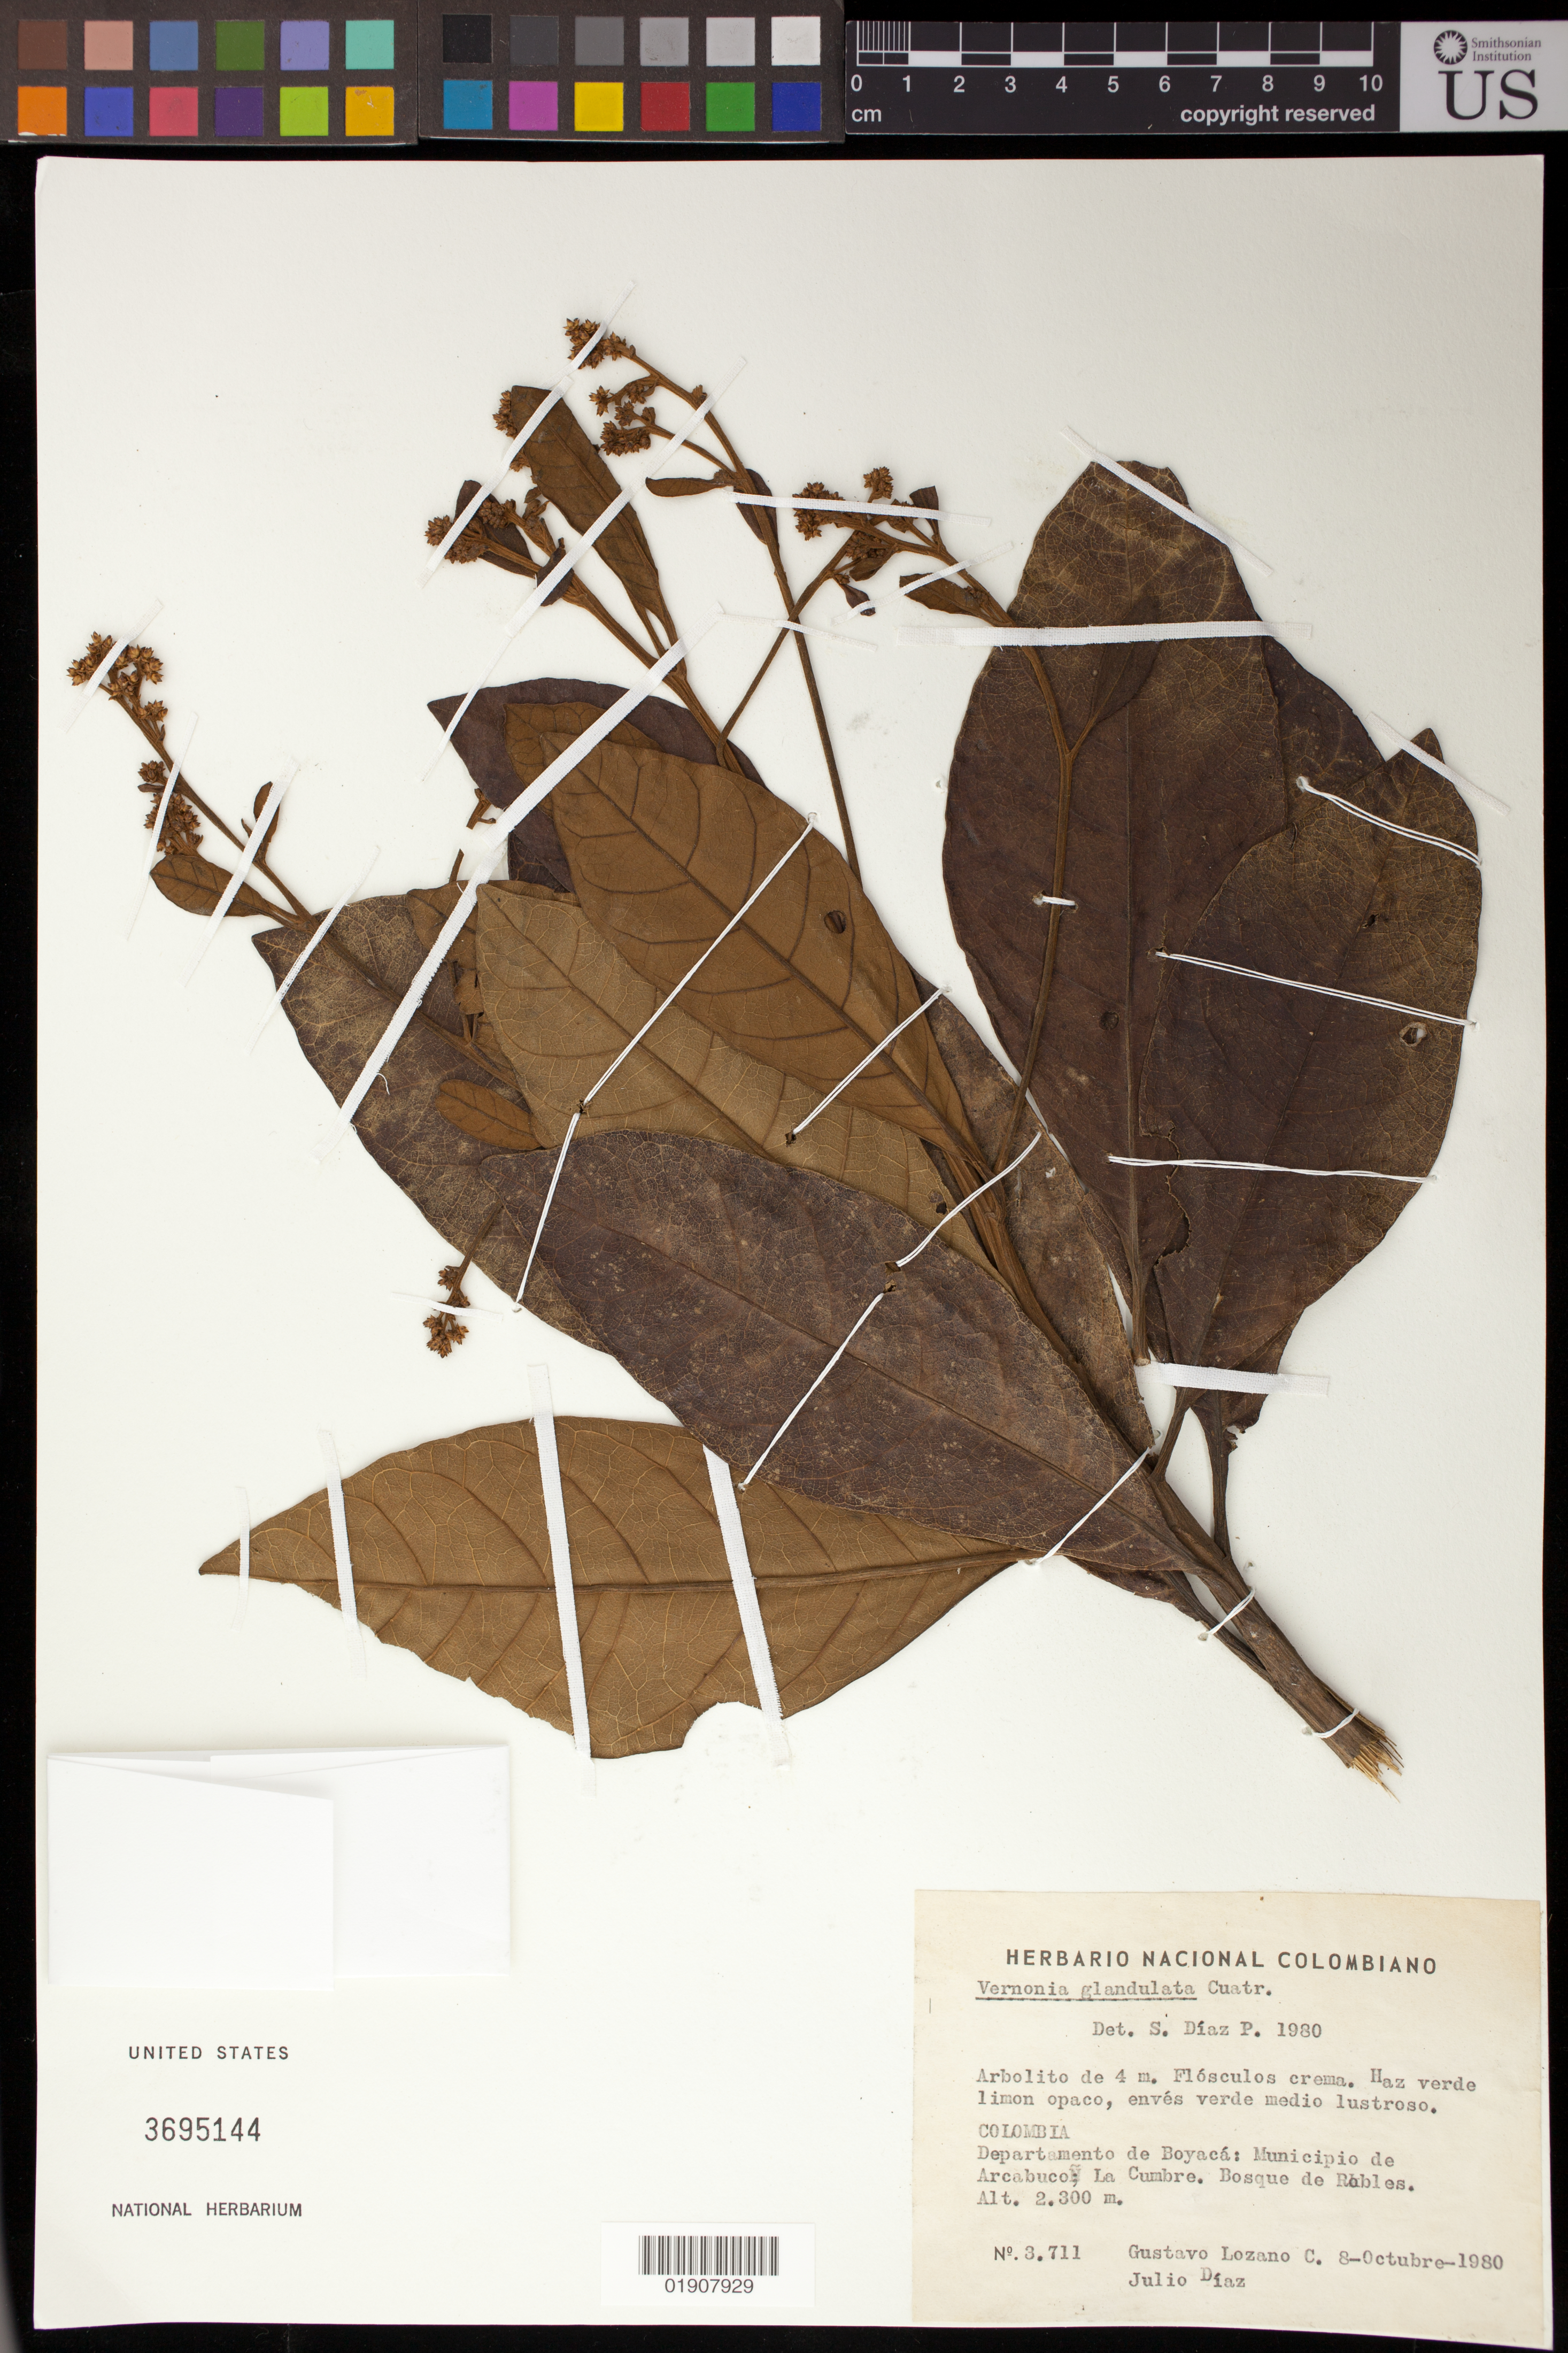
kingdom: Plantae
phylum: Tracheophyta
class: Magnoliopsida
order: Asterales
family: Asteraceae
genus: Critoniopsis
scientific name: Critoniopsis glandulata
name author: (Cuatrec.) H. Rob.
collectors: G. Lozano-Contreras & J. Diaz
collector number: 3711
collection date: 1980-10-08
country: Colombia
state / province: Boyacá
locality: Arcabuco, La Cumbe. Bosque de Robles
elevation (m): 2300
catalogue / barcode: US 3695144